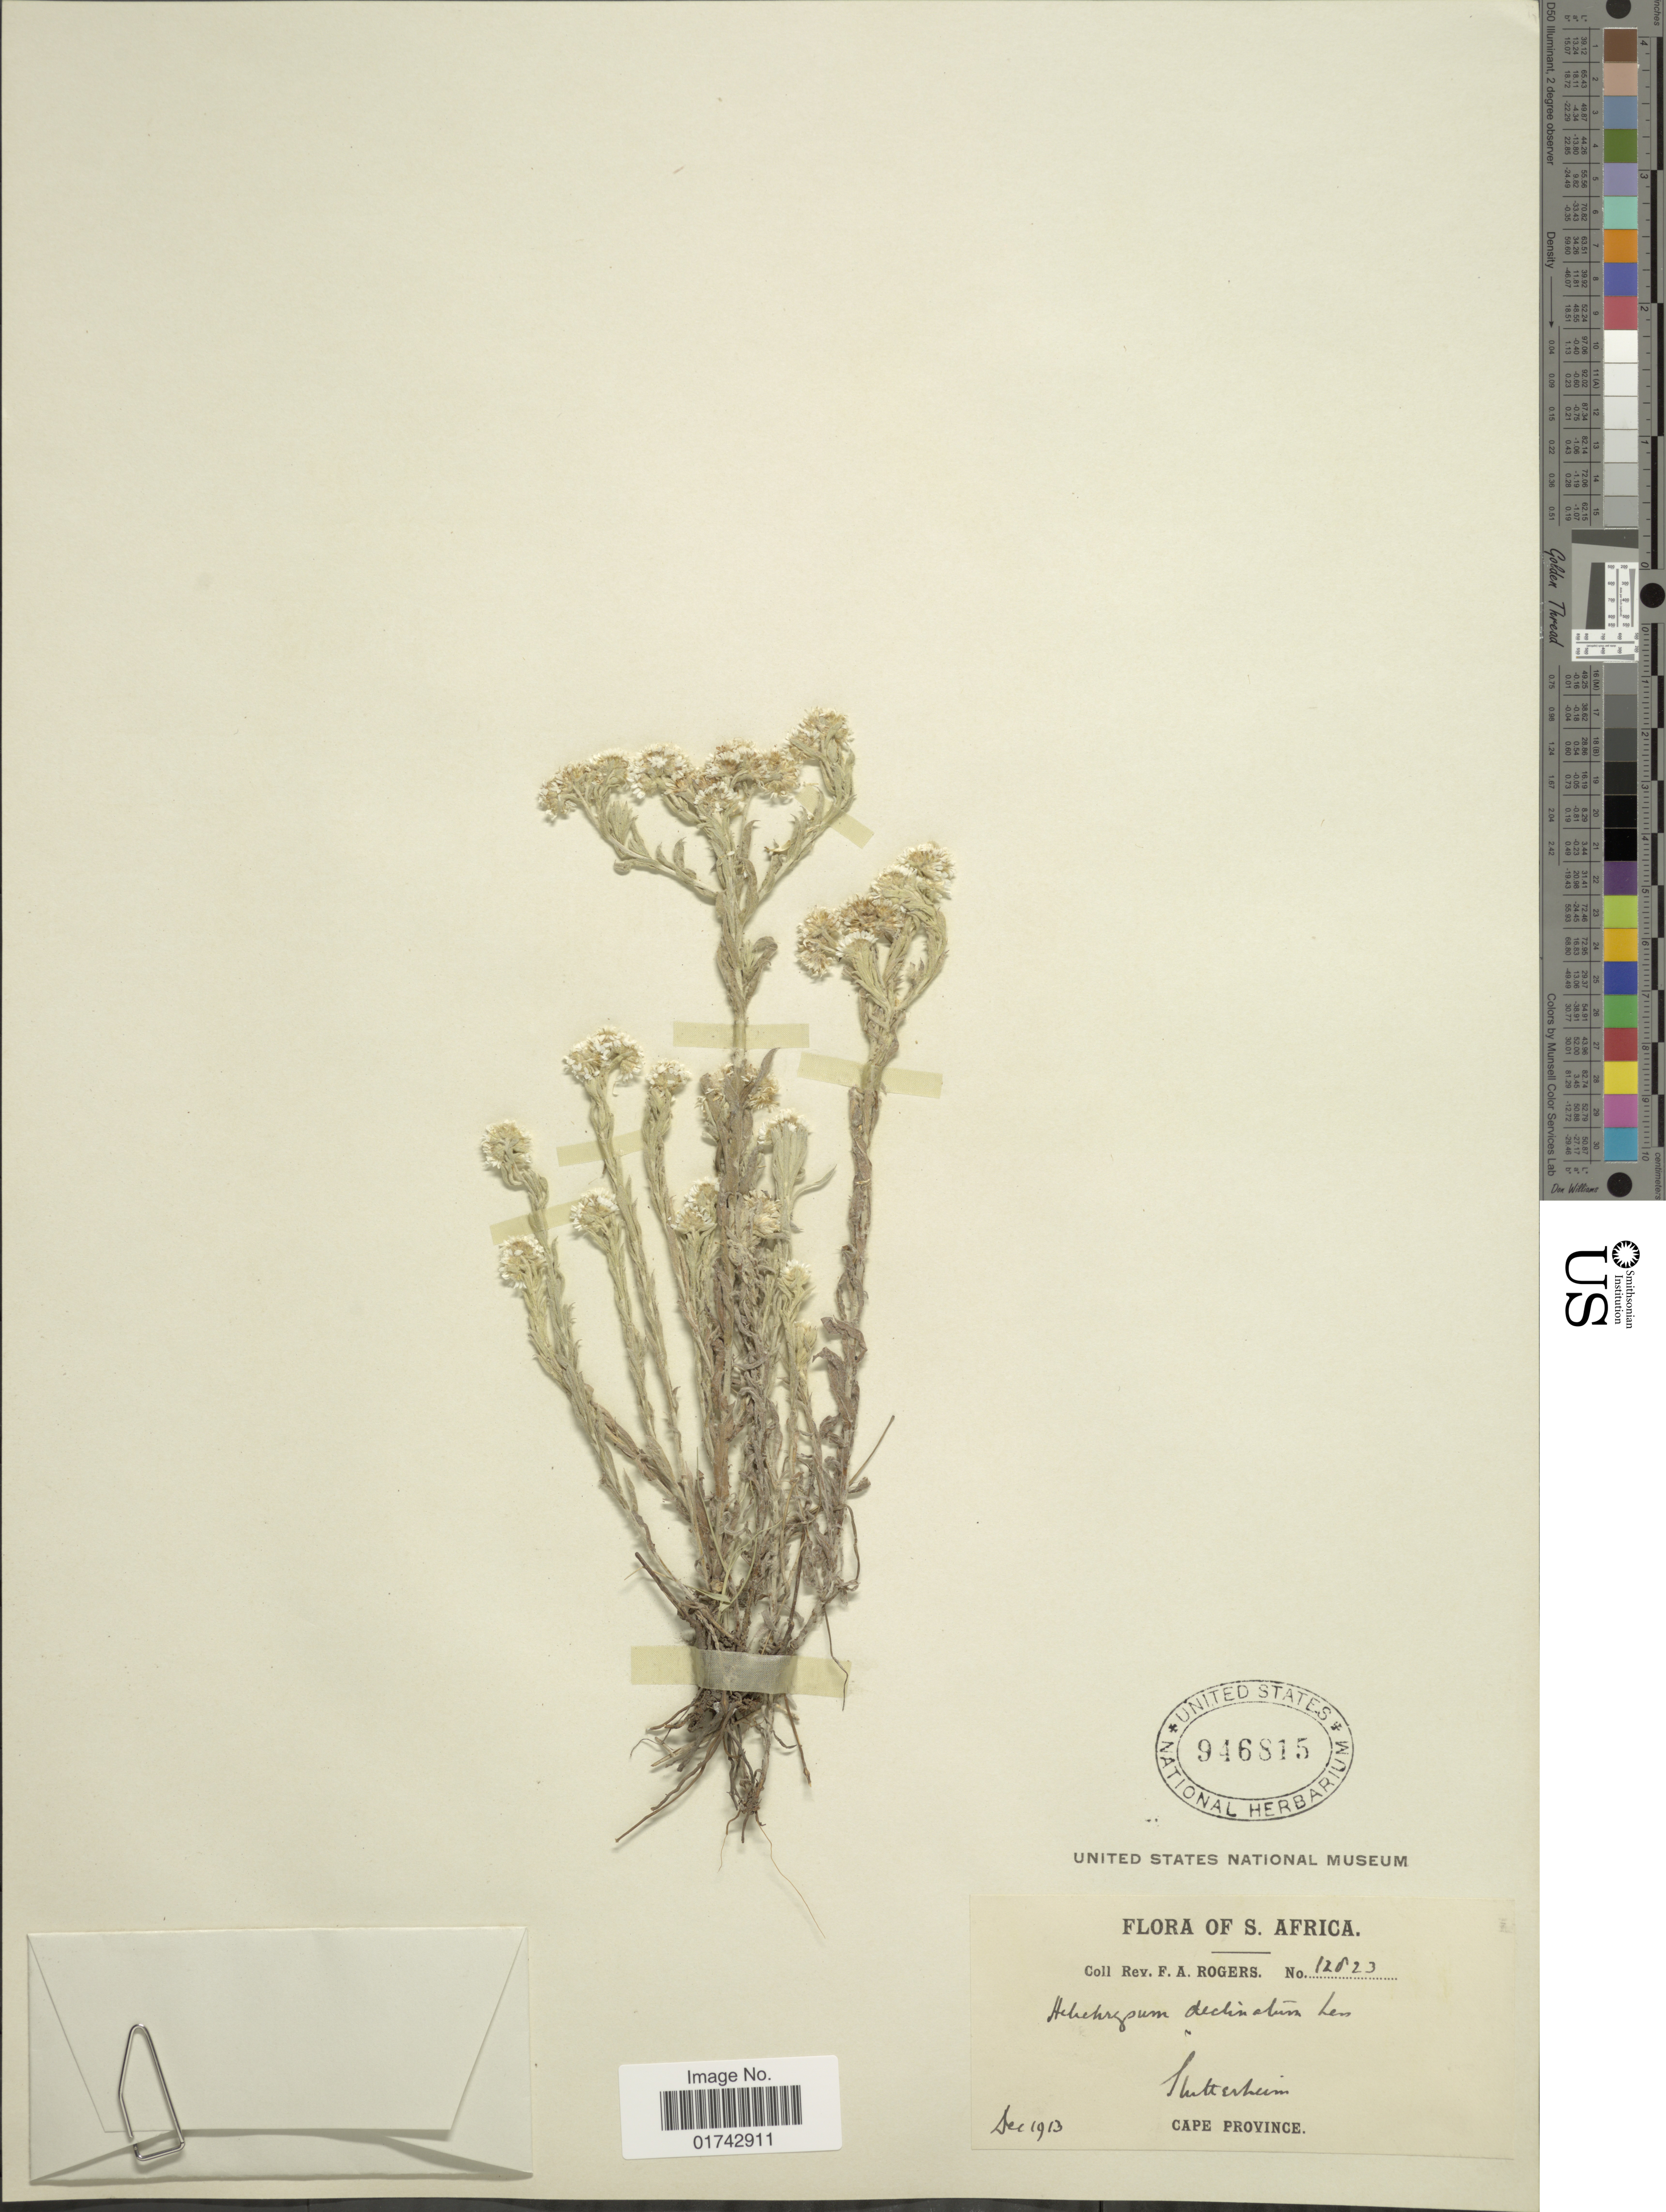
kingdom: Plantae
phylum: Tracheophyta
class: Magnoliopsida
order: Asterales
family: Asteraceae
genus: Helichrysum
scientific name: Helichrysum declinatum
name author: Less.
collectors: F. A. Rogers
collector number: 12823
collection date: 1913-12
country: South Africa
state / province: Eastern Cape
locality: Stutterheim, Cape Province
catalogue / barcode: US 946845